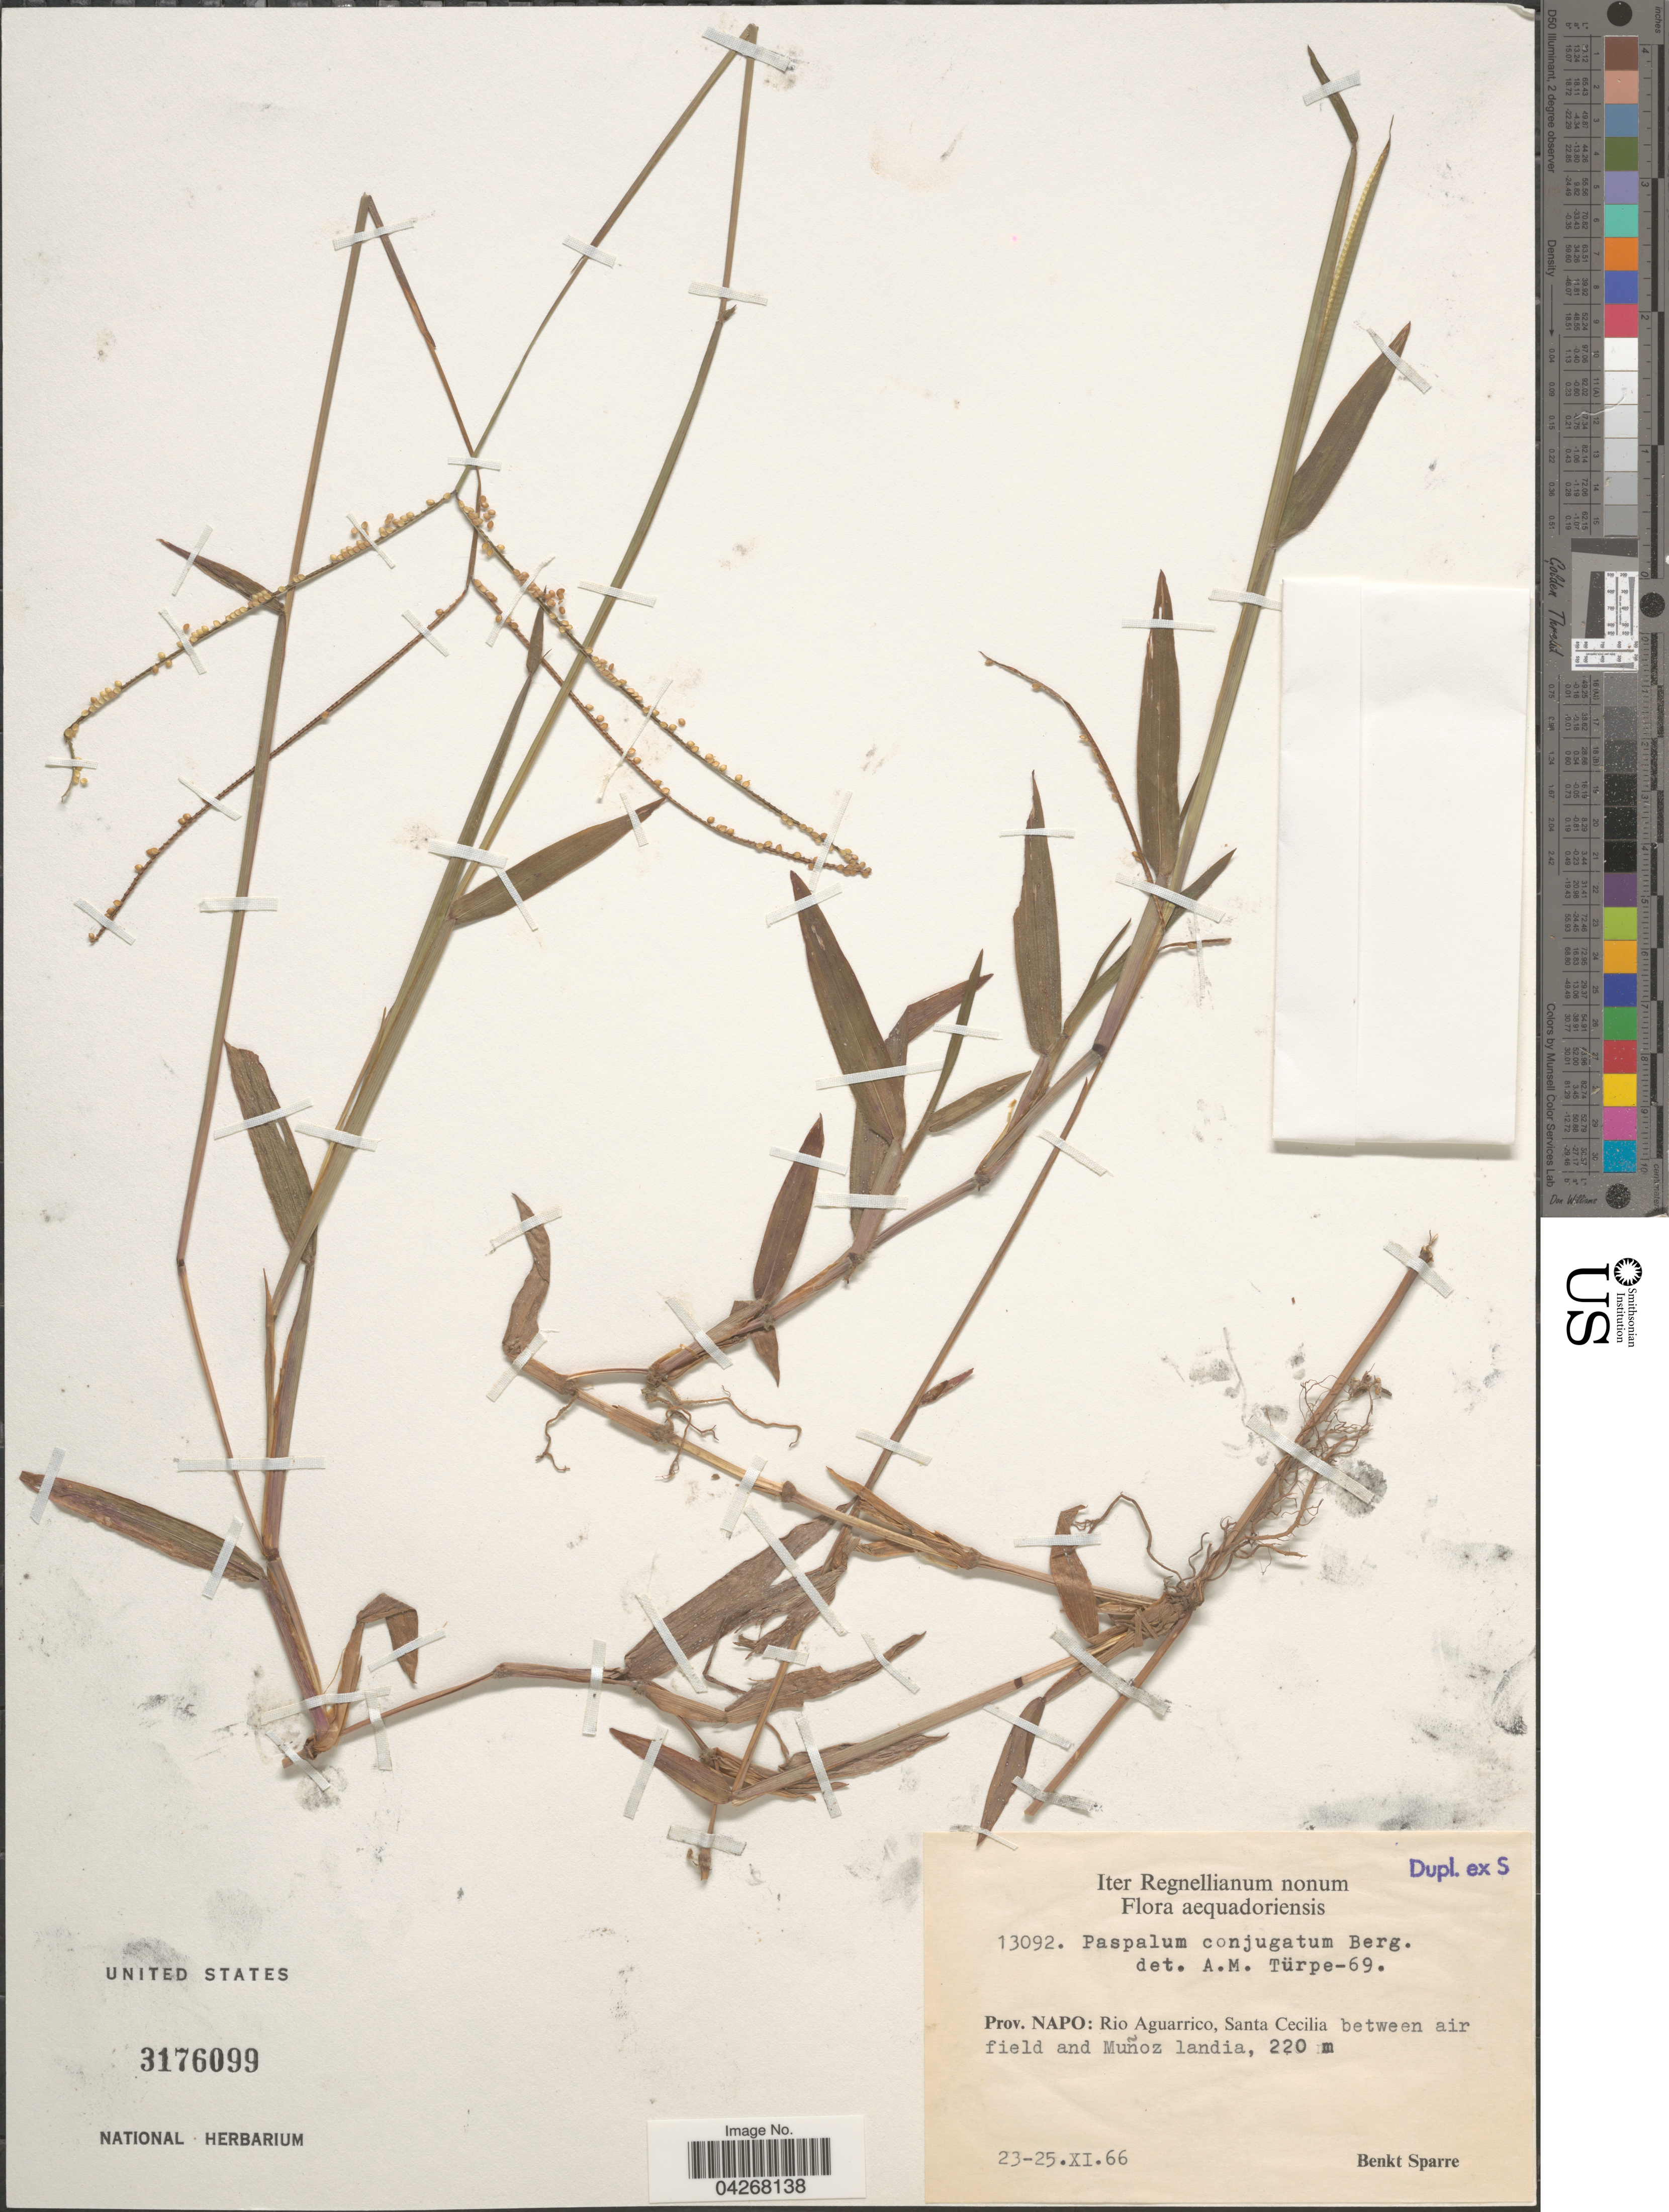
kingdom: Plantae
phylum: Tracheophyta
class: Liliopsida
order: Poales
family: Poaceae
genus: Paspalum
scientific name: Paspalum conjugatum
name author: P.J. Bergius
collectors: B. Sparre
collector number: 13092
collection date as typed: Transcribed d/m/y: 23/11/66 to 25/11/66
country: Ecuador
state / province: Napo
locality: Iter Regnellianum nonum. Rio Aguarrico, Santa Cecilia between air field and Muñoz landia.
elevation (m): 220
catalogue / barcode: US 3176099